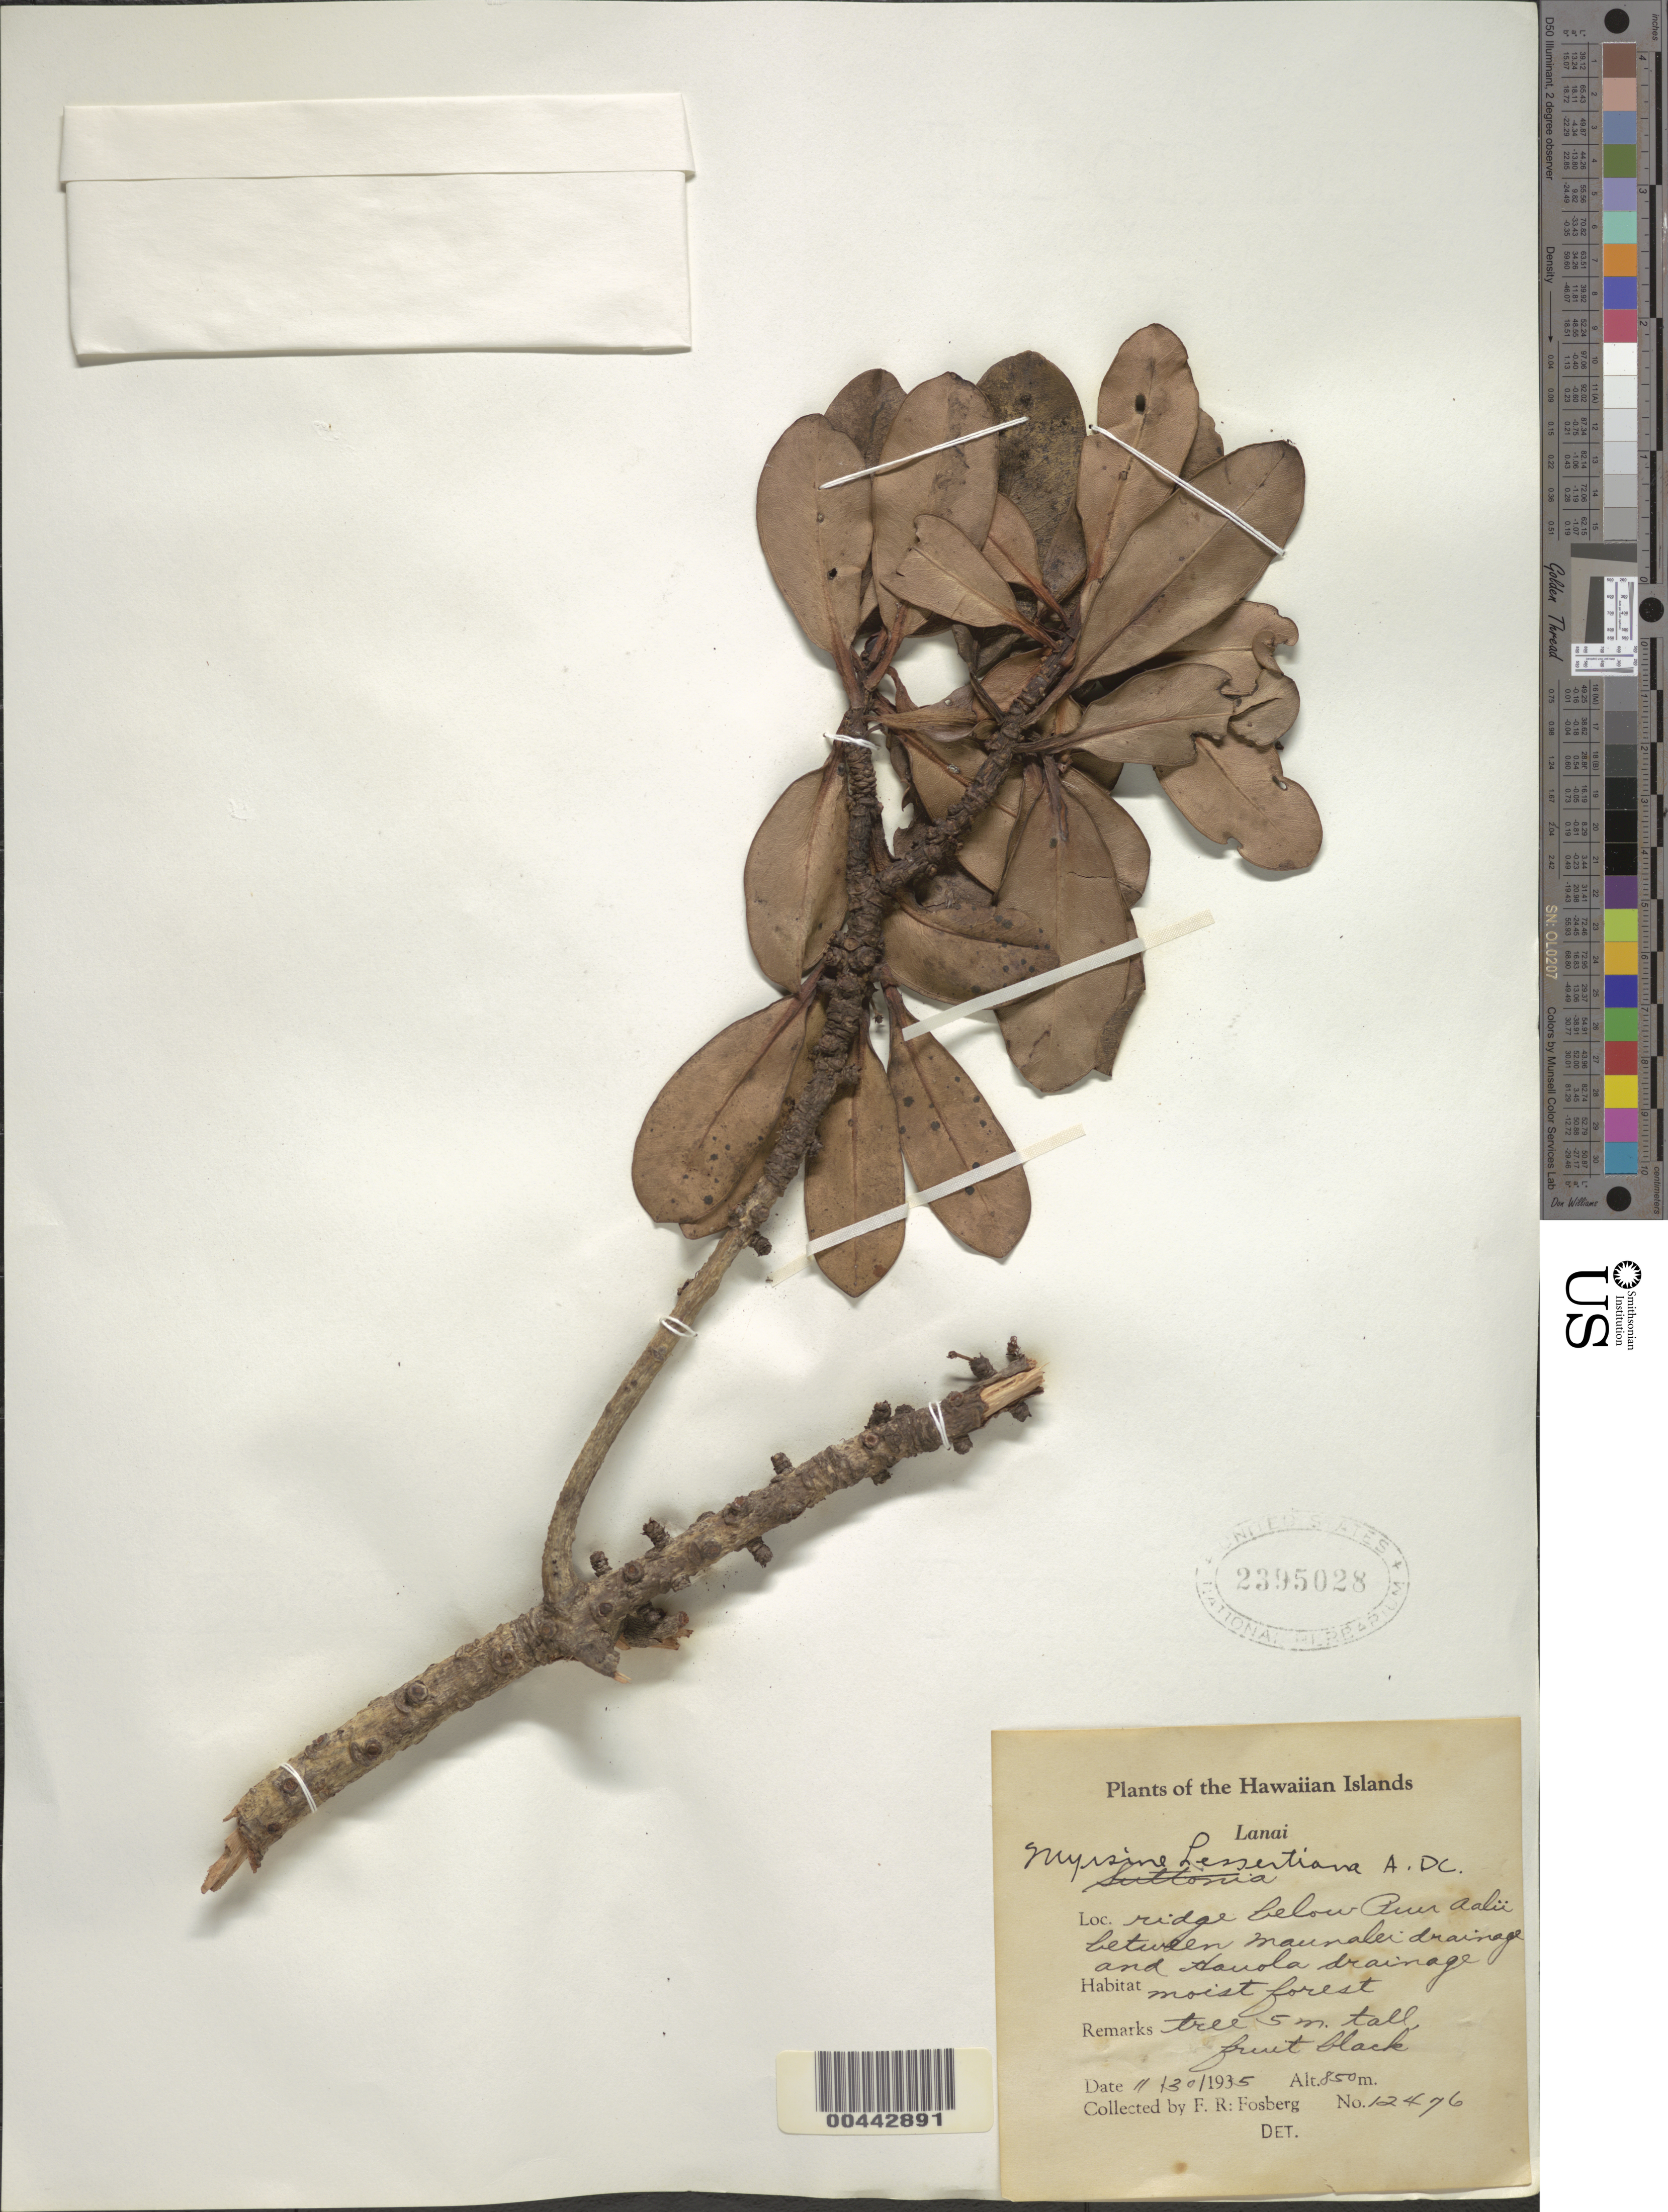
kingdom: Plantae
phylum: Tracheophyta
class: Magnoliopsida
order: Ericales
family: Primulaceae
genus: Myrsine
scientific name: Myrsine lessertiana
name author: A. DC.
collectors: F. R. Fosberg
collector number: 12476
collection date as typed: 30 Nov 1935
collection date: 1935-11-30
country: United States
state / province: Hawaii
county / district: Maui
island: Lana'i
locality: Ridge below Puu Aalii between Maunalei drainage and Hauloa drainage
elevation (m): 850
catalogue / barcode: US 2395028